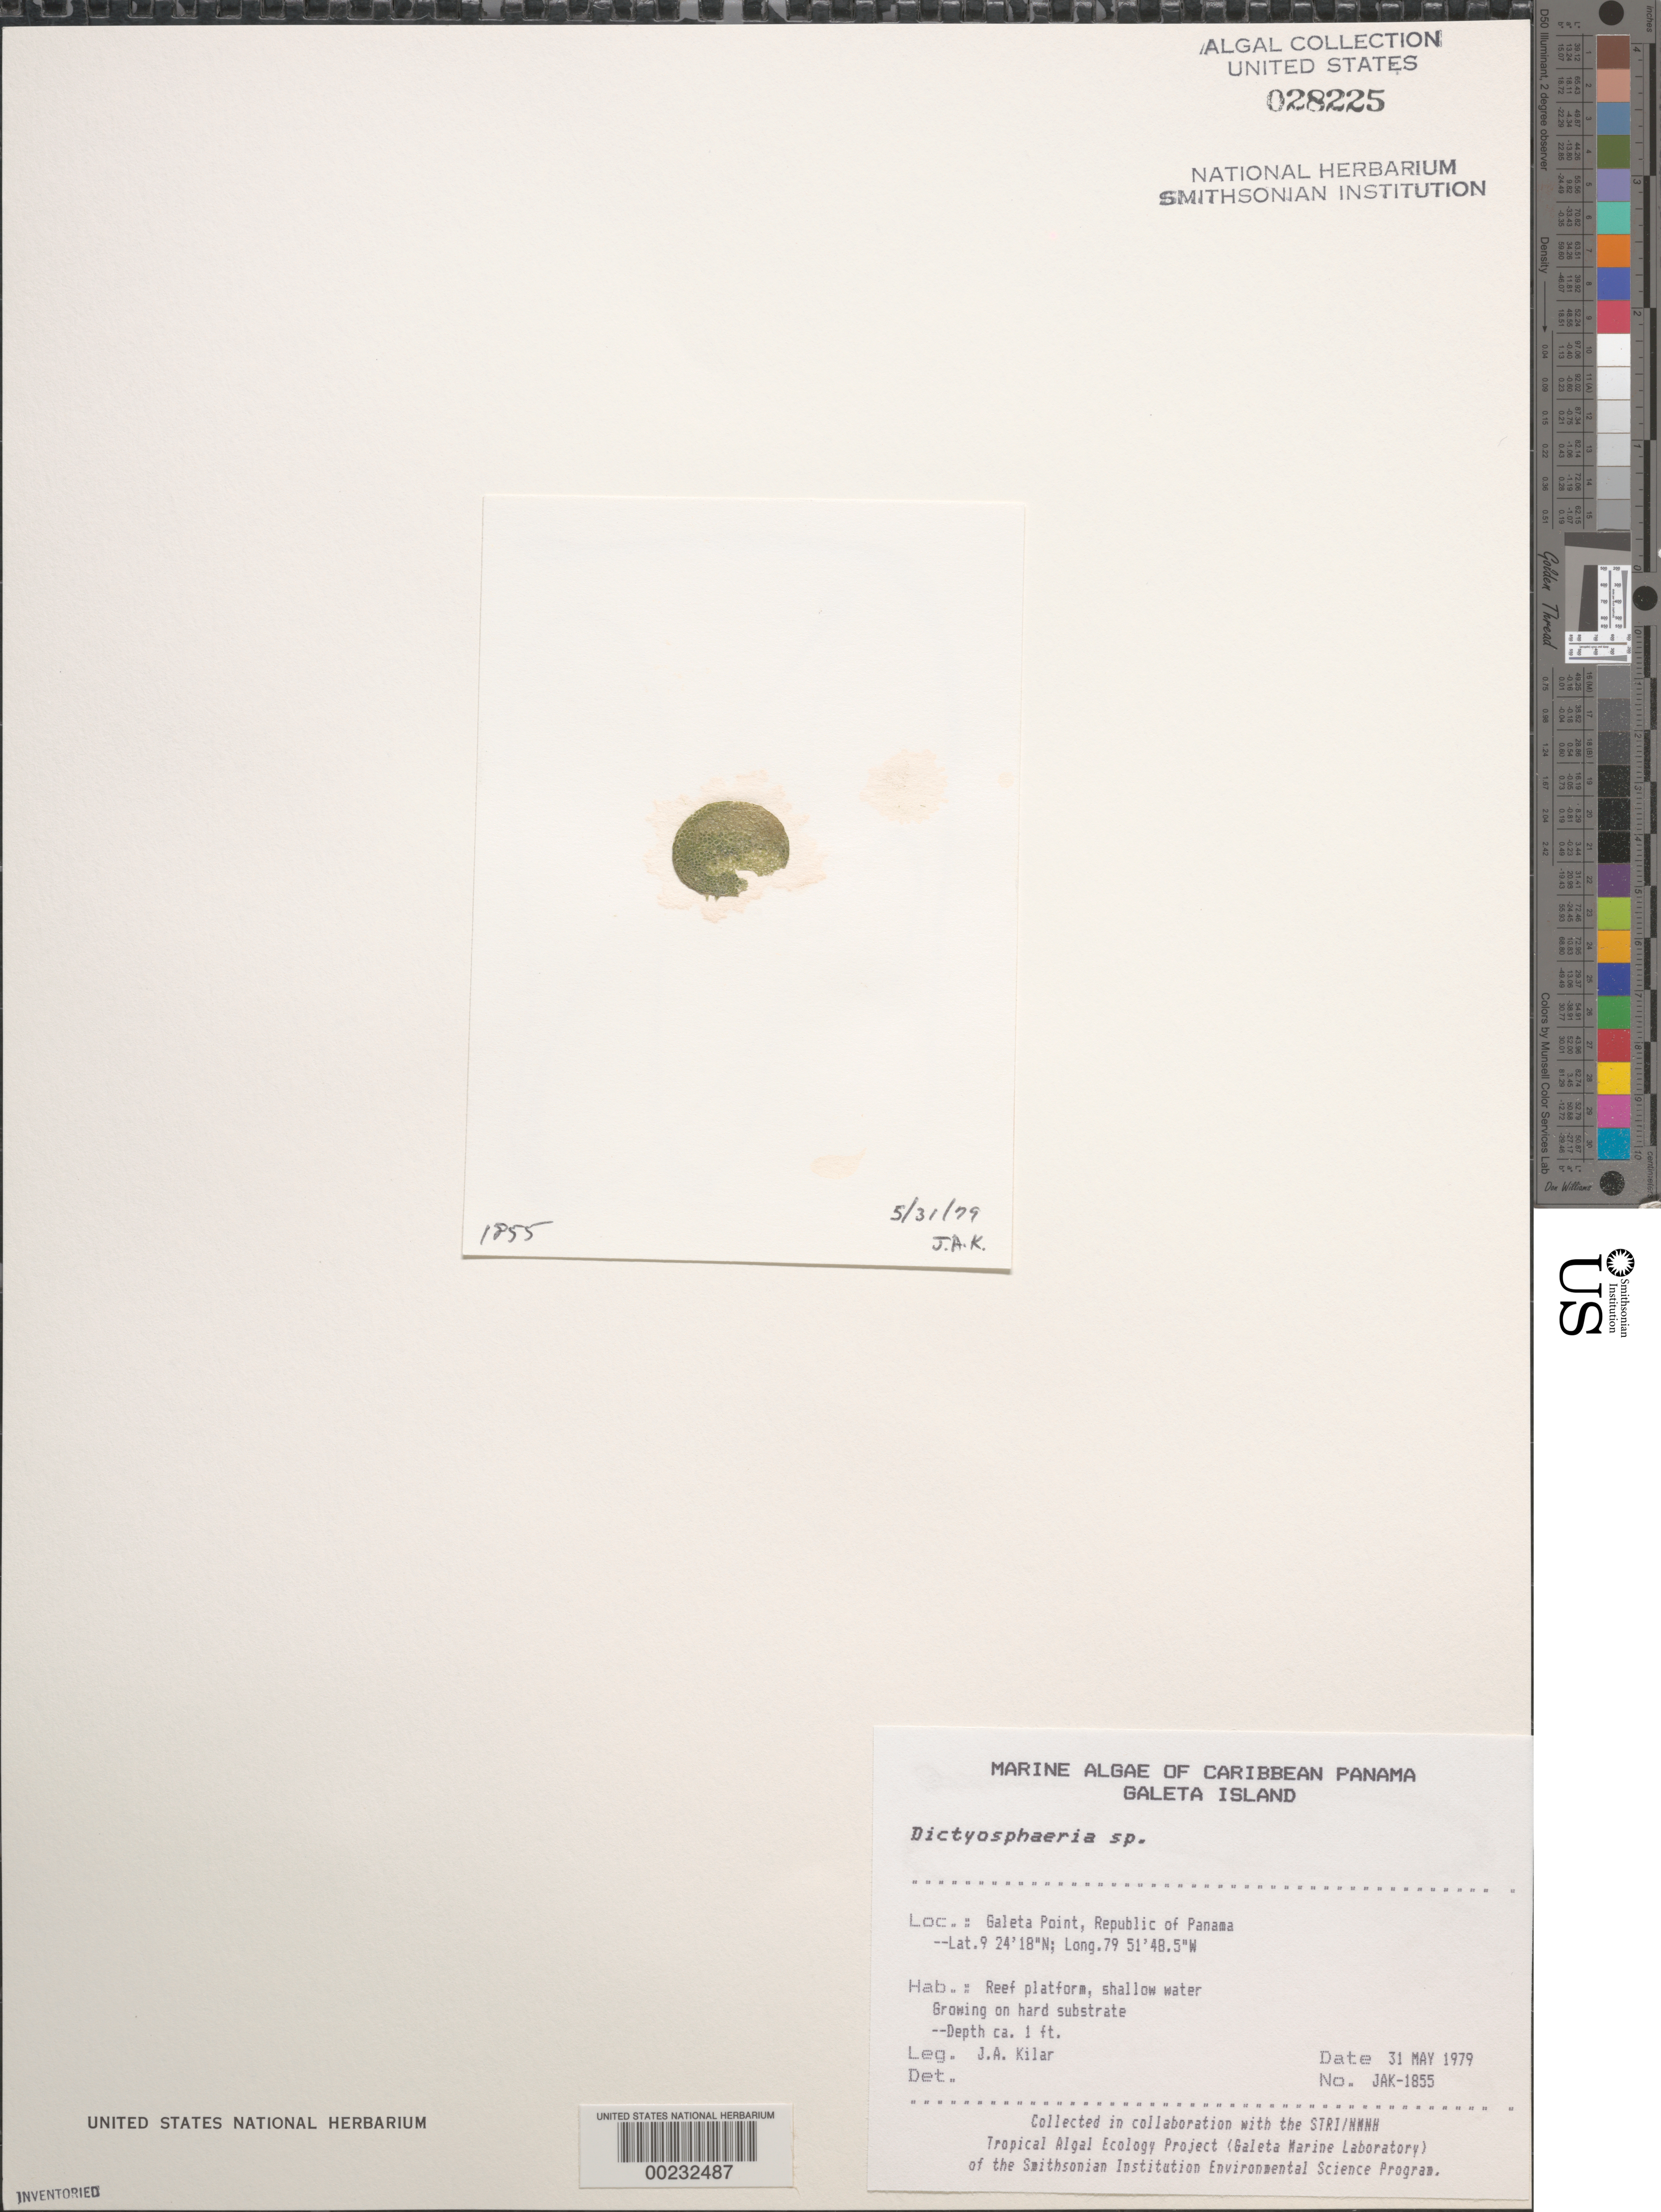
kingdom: Plantae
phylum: Chlorophyta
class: Ulvophyceae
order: Siphonocladales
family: Siphonocladaceae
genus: Dictyosphaeria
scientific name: Dictyosphaeria sp.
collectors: J. A. Kilar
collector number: JAK-1855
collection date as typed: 31 May 1979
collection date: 1979-05-31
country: Panama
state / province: Colón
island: Galeta Island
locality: Galeta Point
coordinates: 9 24' 18" N, 79 51' 48.5" W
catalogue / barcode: US 28225